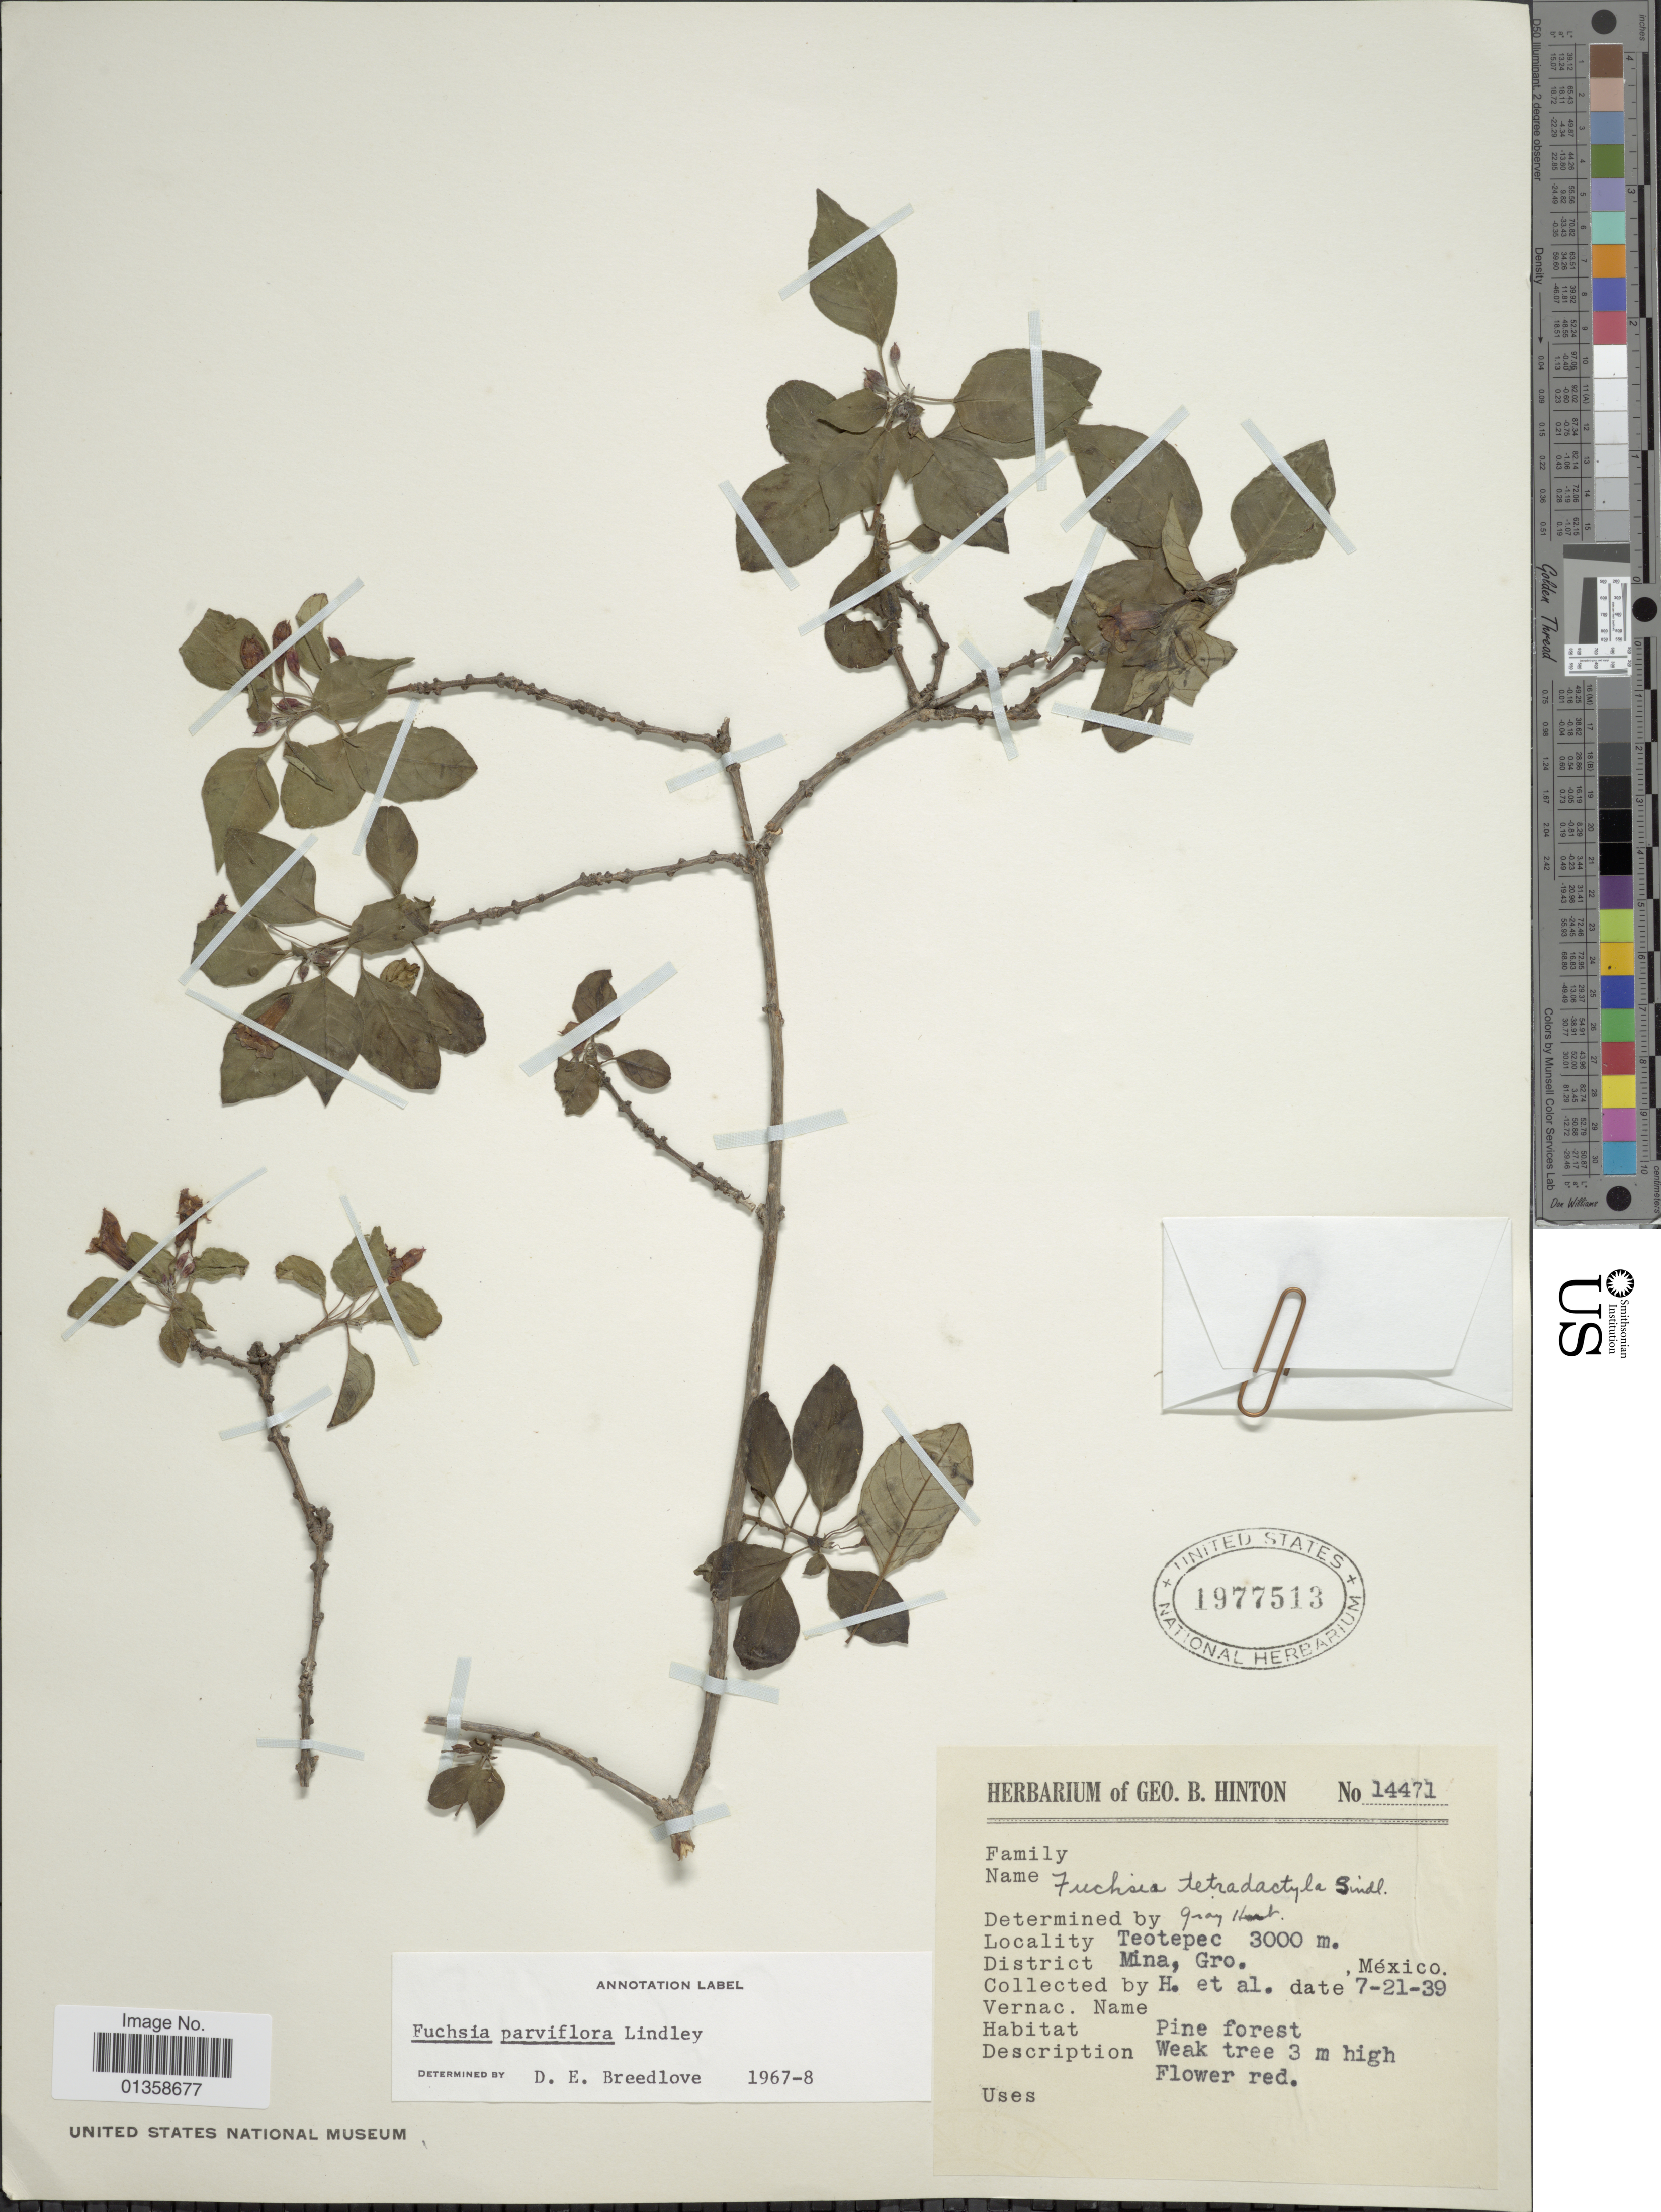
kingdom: Plantae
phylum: Tracheophyta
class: Magnoliopsida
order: Myrtales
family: Onagraceae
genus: Fuchsia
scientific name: Fuchsia cylindracea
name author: Lindl.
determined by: Wagner, W. L., (BOT), Smithsonian Institution - National Museum of Natural History (UNITED STATES)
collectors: G. B. Hinton & et al.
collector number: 14471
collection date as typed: Transcribed d/m/y: 21/7/39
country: Mexico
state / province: Guerrero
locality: Teotepec, District Mina, Gro.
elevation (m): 3000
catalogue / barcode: US 1977513